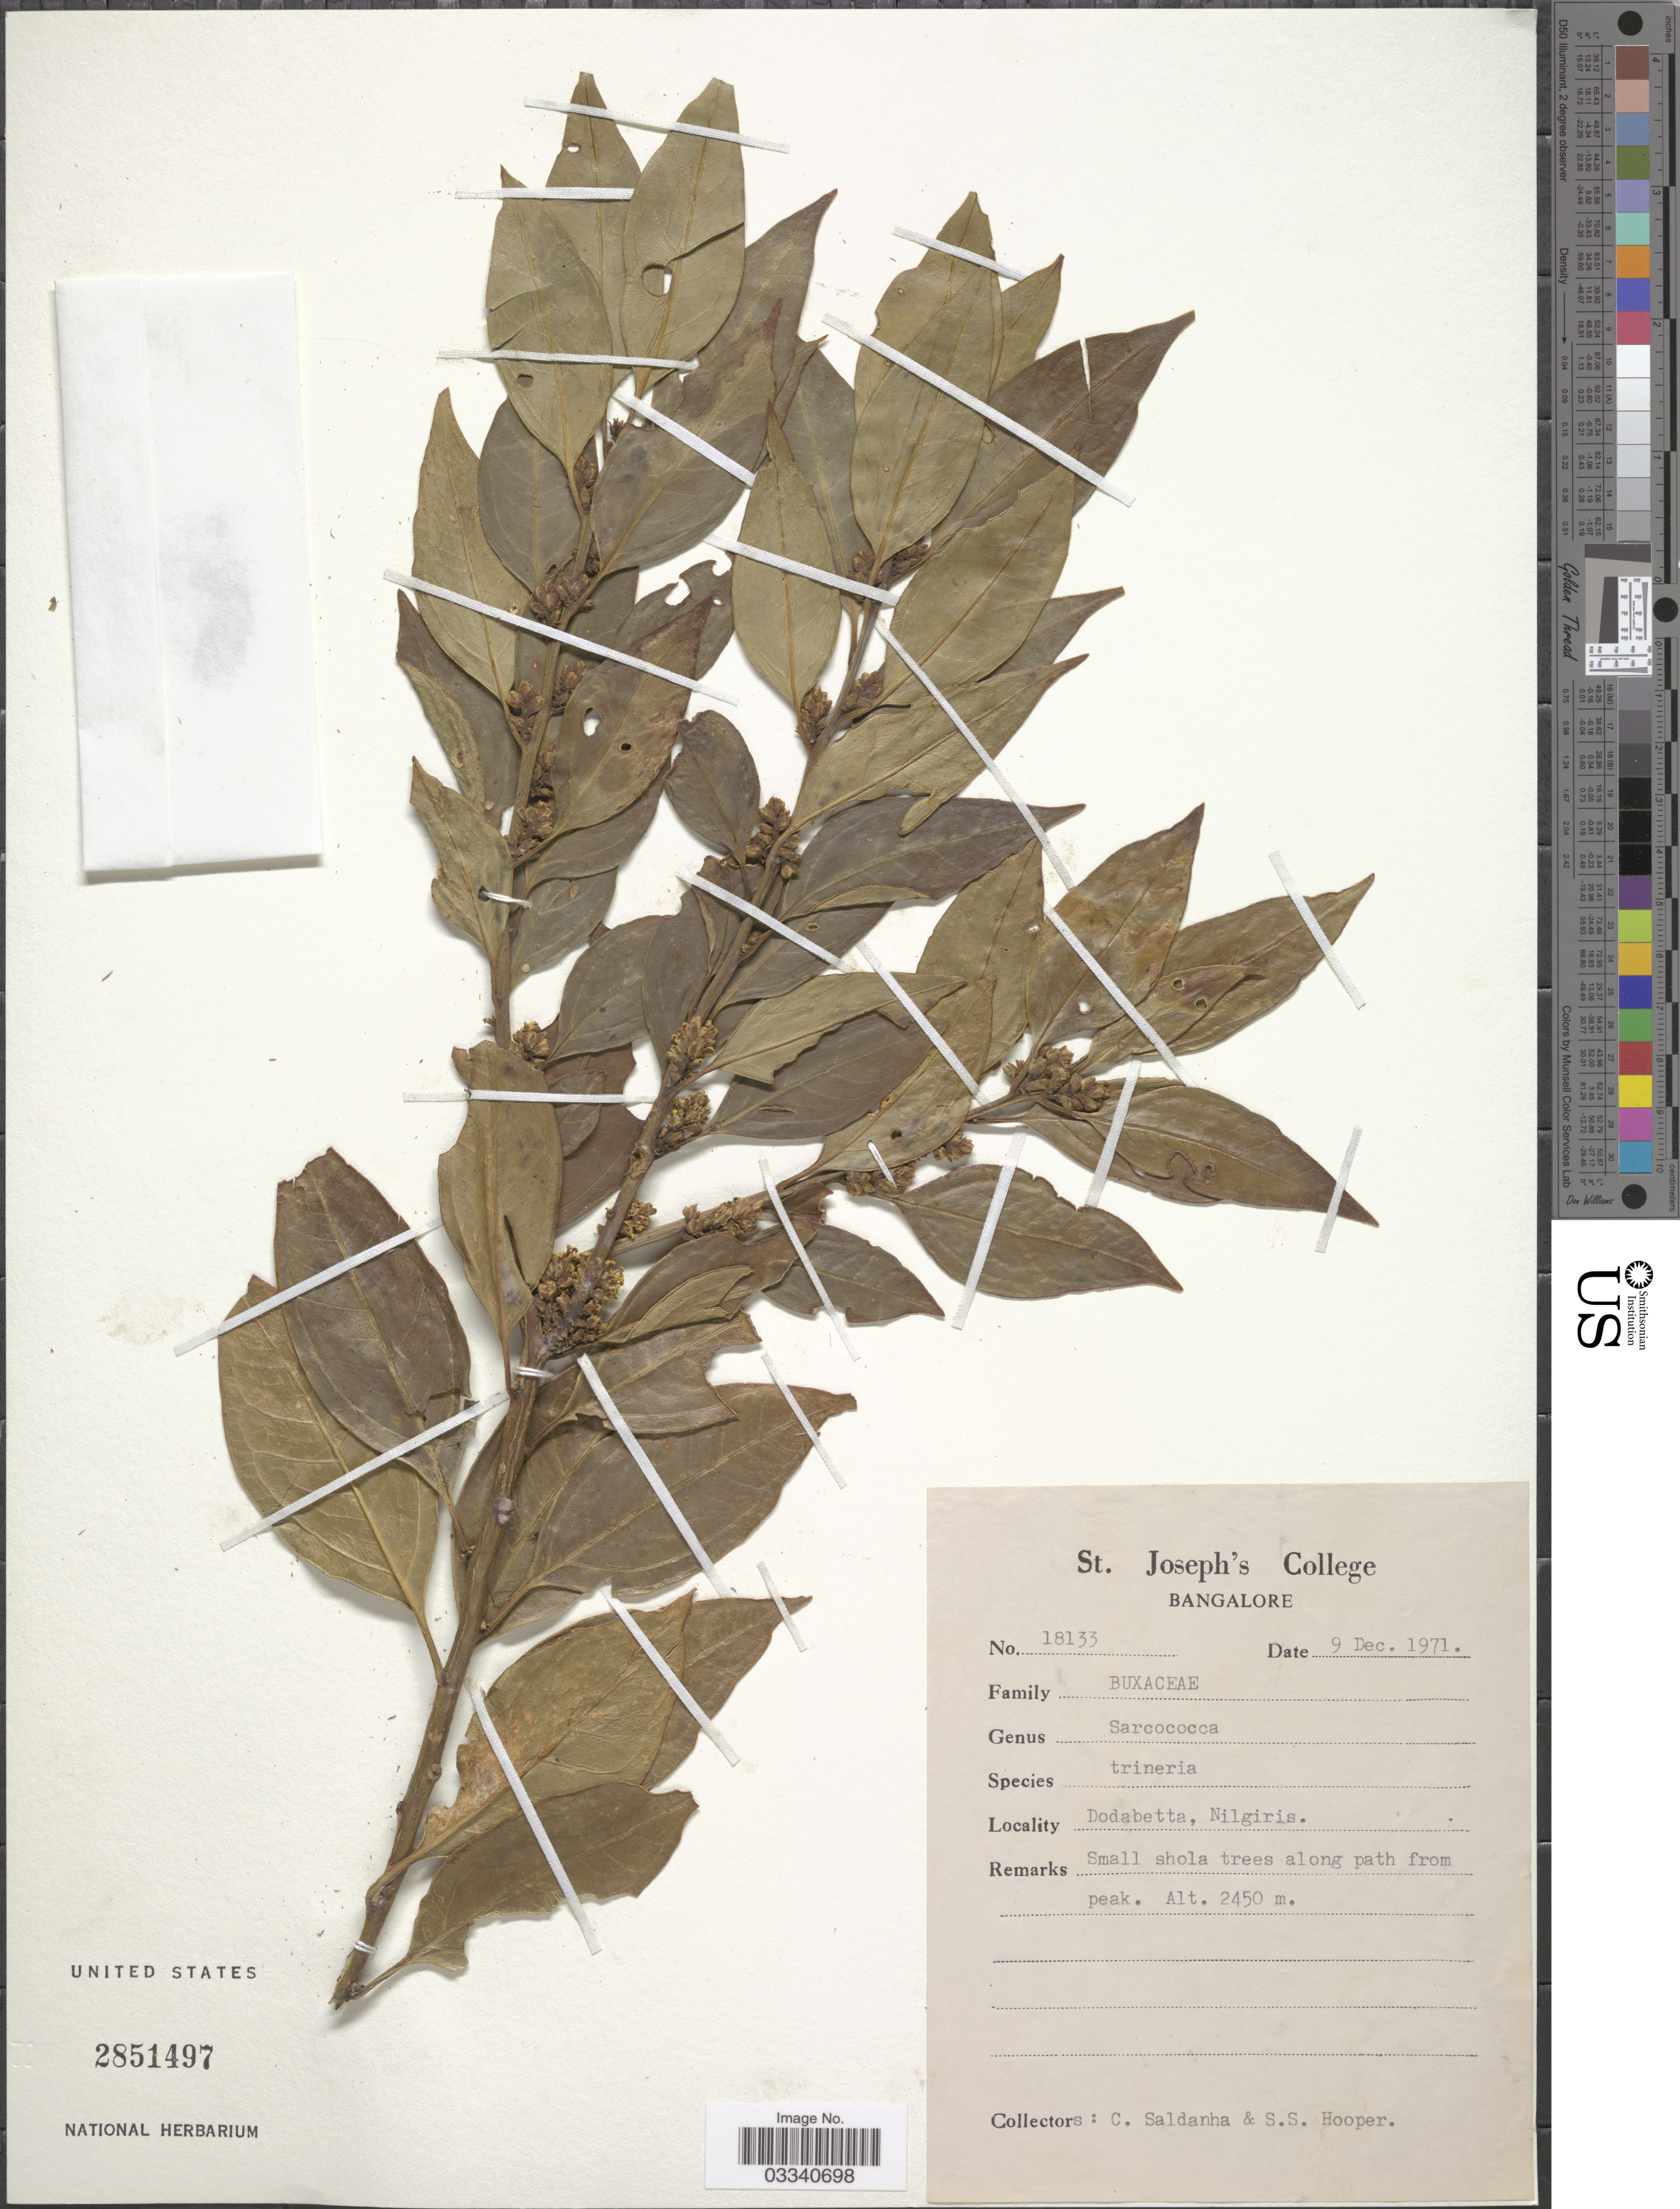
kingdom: Plantae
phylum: Tracheophyta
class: Magnoliopsida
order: Buxales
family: Buxaceae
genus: Sarcococca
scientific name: Sarcococca coriacea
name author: Müll. Arg.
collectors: C. Saldanha & S. S. Hooper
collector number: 18133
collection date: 1971-12-09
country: India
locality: Dodabetta, Nilgiris.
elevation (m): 2450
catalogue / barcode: US 2851497